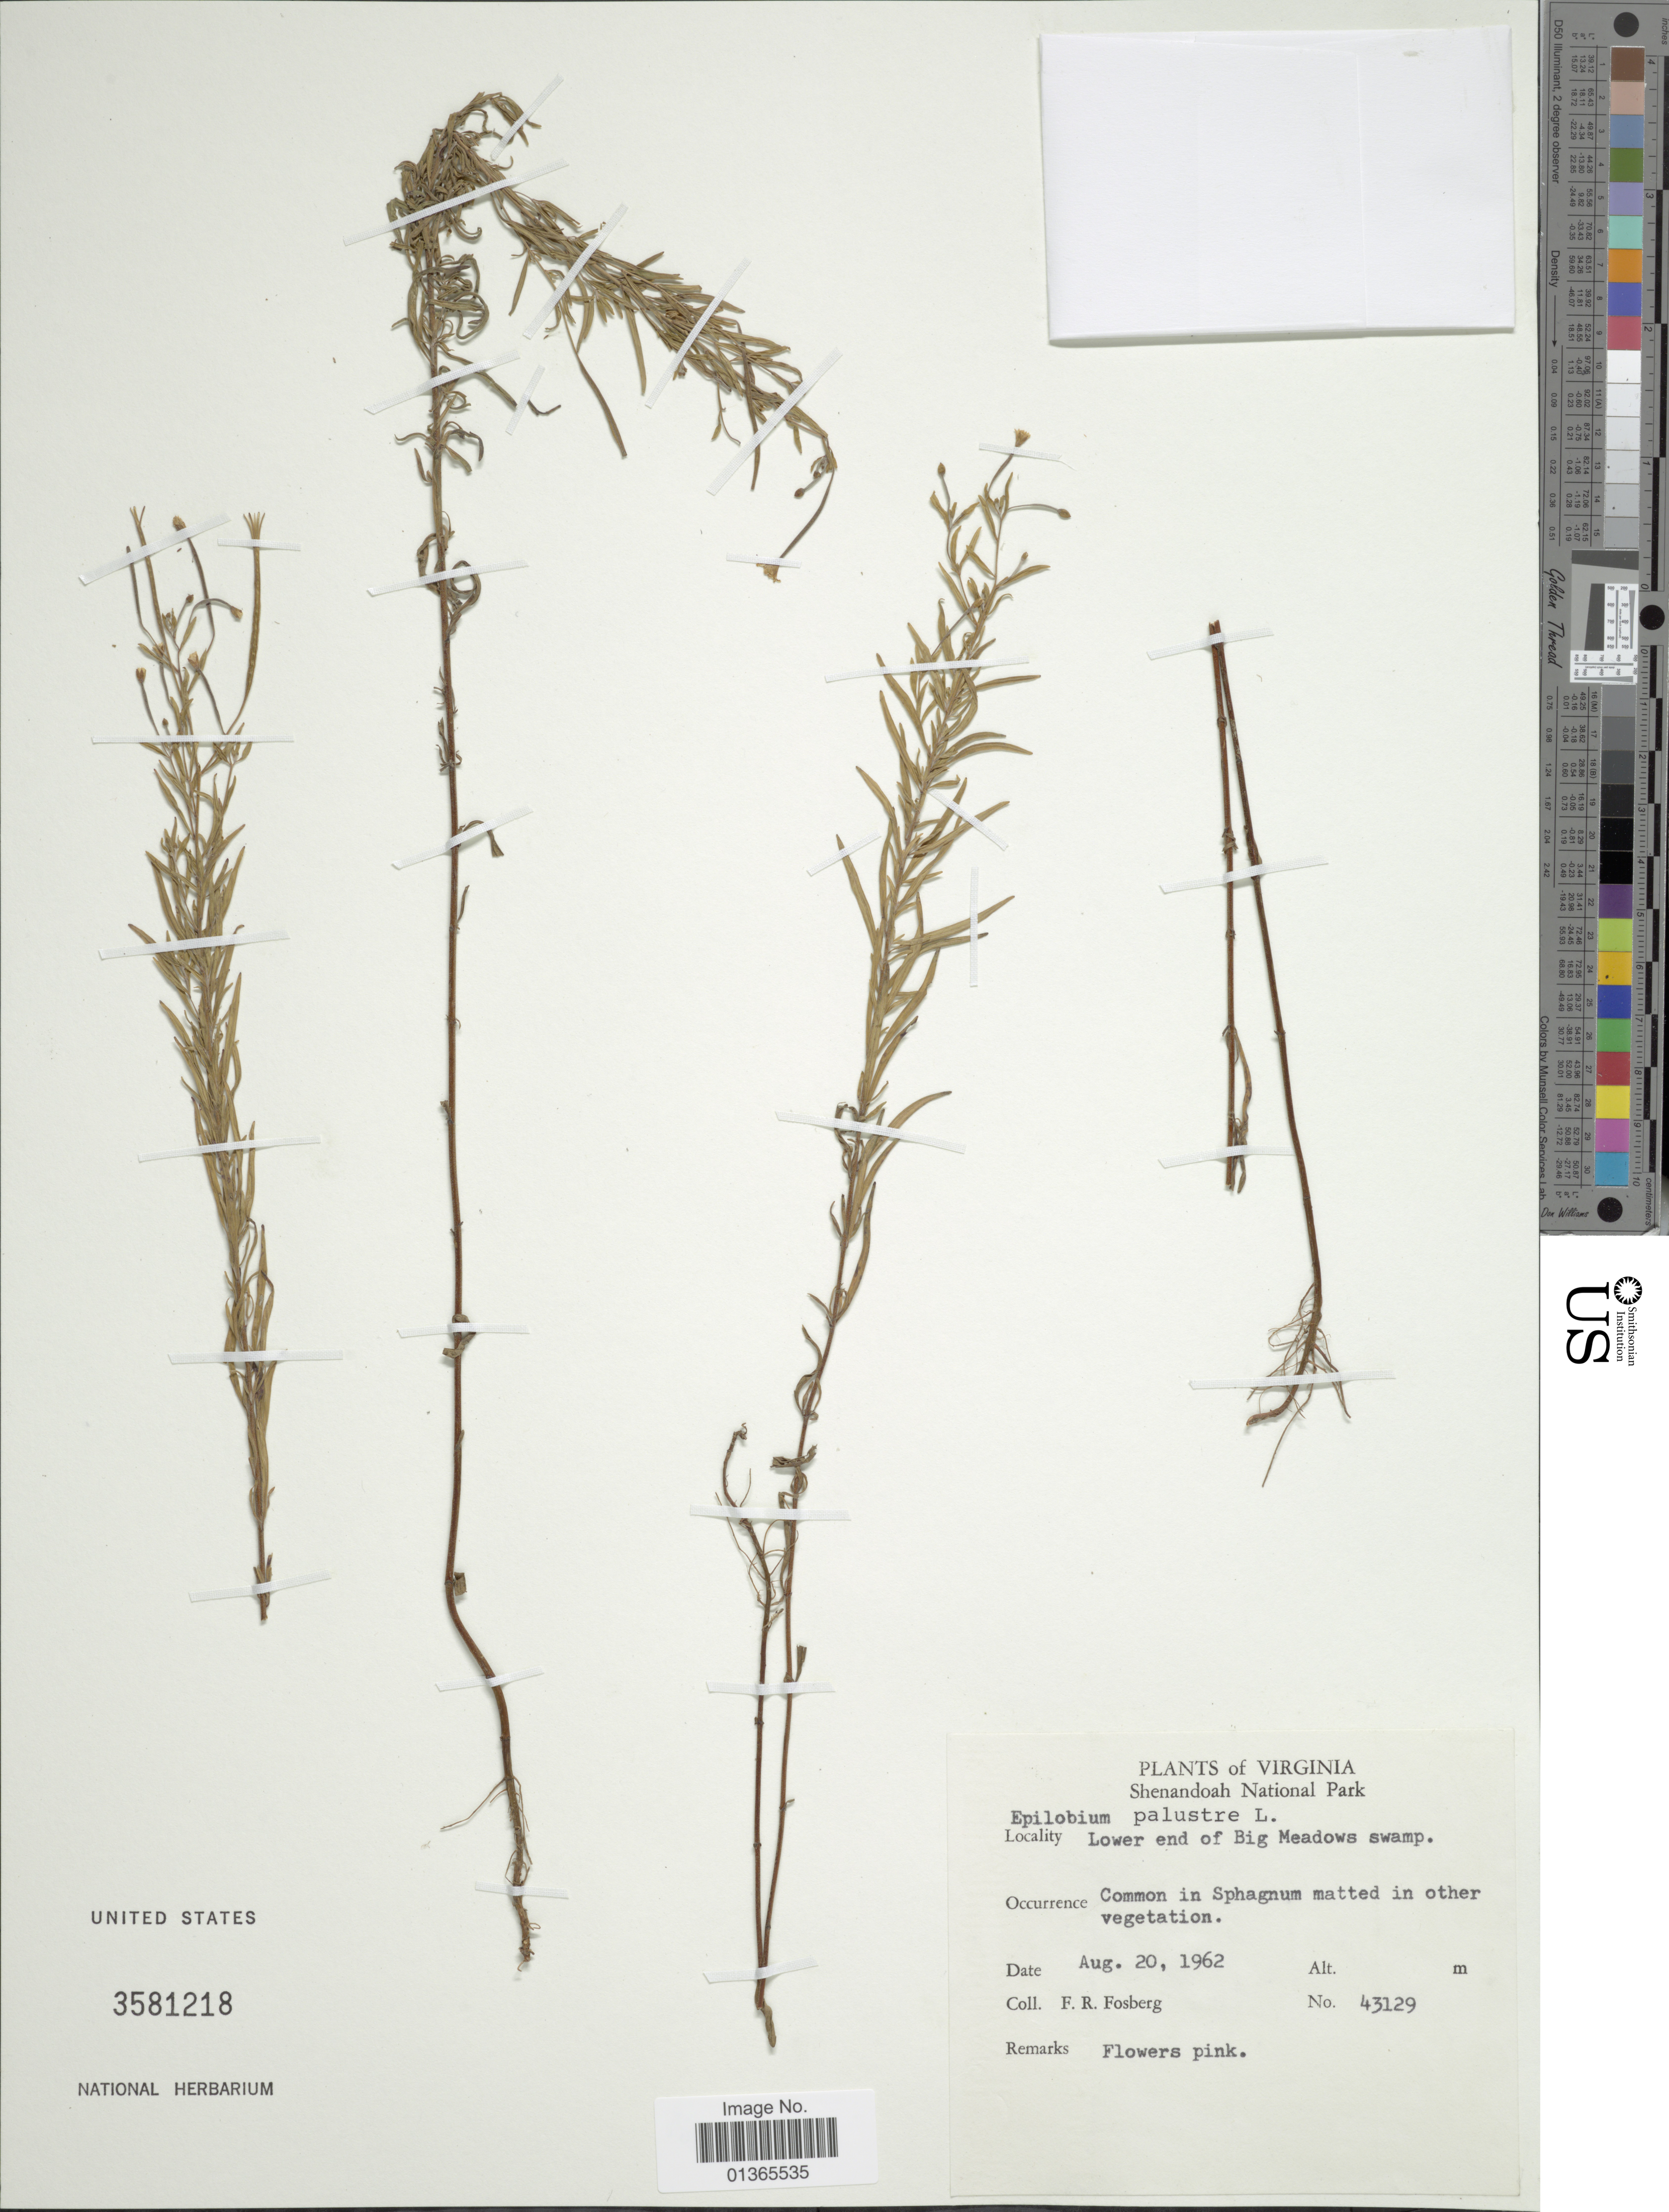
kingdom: Plantae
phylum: Tracheophyta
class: Magnoliopsida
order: Myrtales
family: Onagraceae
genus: Epilobium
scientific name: Epilobium palustre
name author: L.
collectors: F. R. Fosberg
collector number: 43129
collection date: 1962-08-20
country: United States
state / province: Virginia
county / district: Madison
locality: Shenandoah National Park. Lower end of Big Meadows swamp.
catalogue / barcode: US 3581218